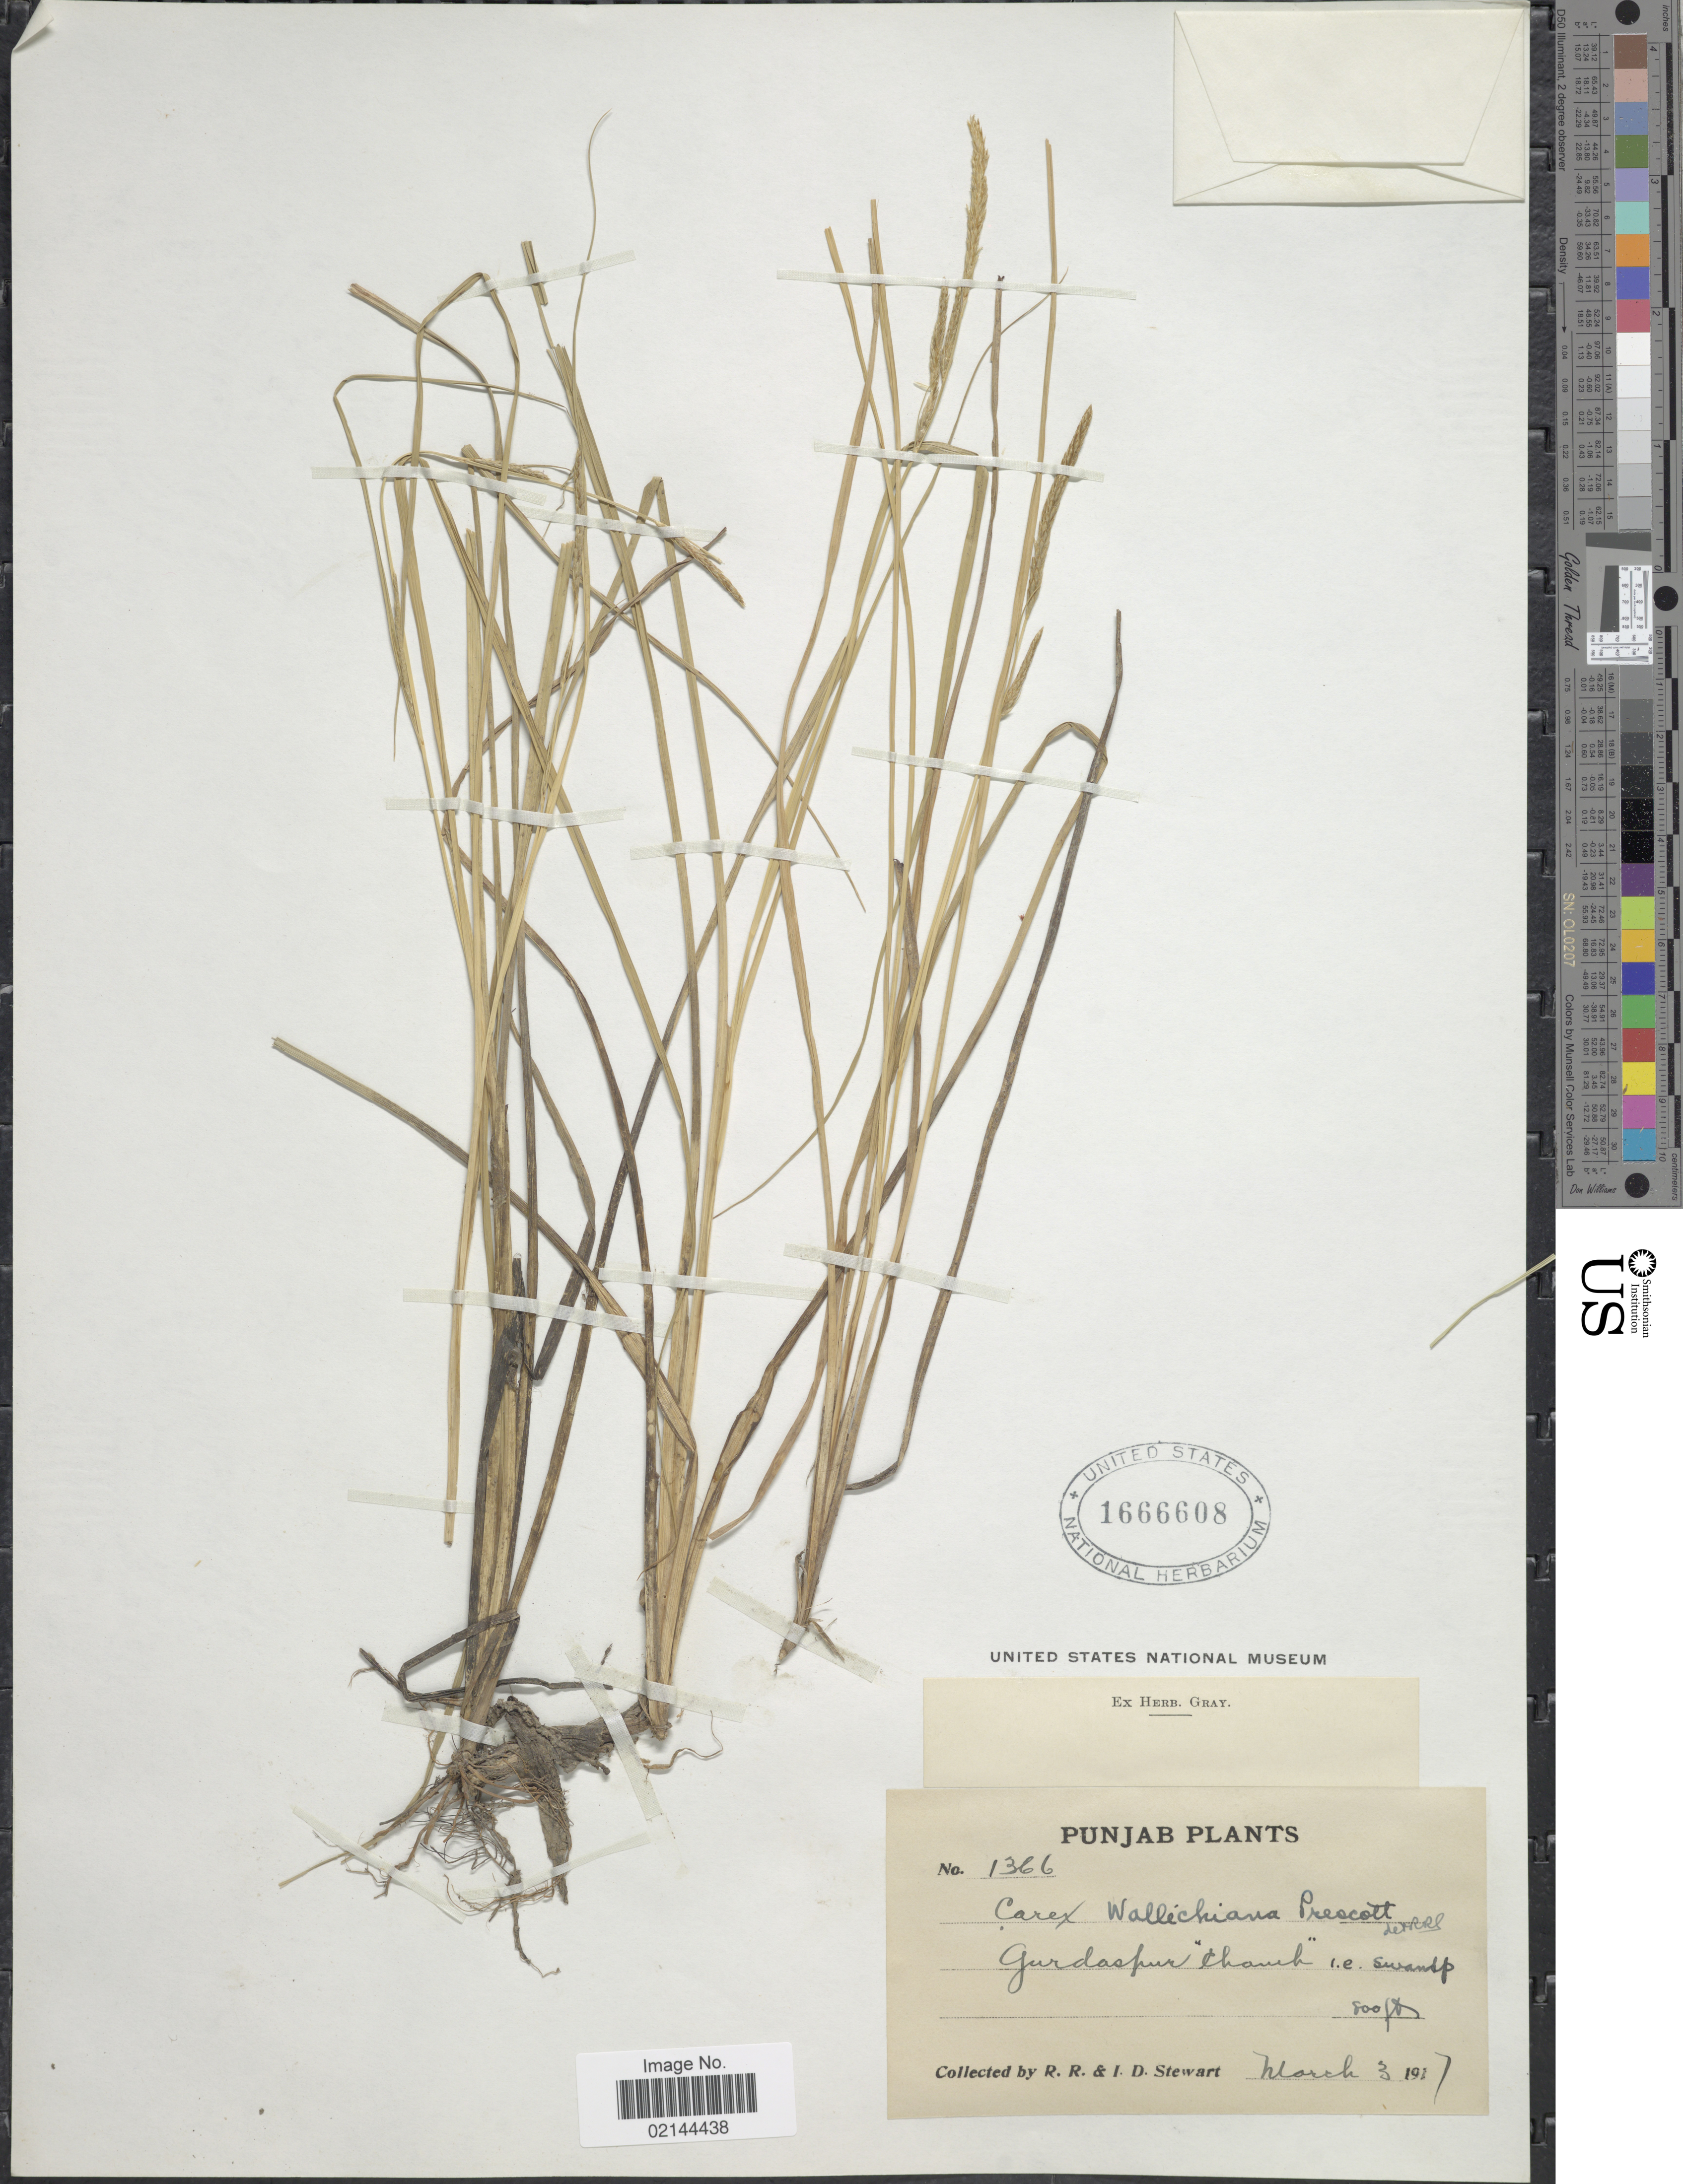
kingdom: Plantae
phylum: Tracheophyta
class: Liliopsida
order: Poales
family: Cyperaceae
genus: Carex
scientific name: Carex fedia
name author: Nees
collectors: R. R. Stewart & I. Stewart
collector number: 1366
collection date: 1917-03-03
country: India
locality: Gurdaspur Chanb i.e. swamp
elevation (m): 244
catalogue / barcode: US 1666608